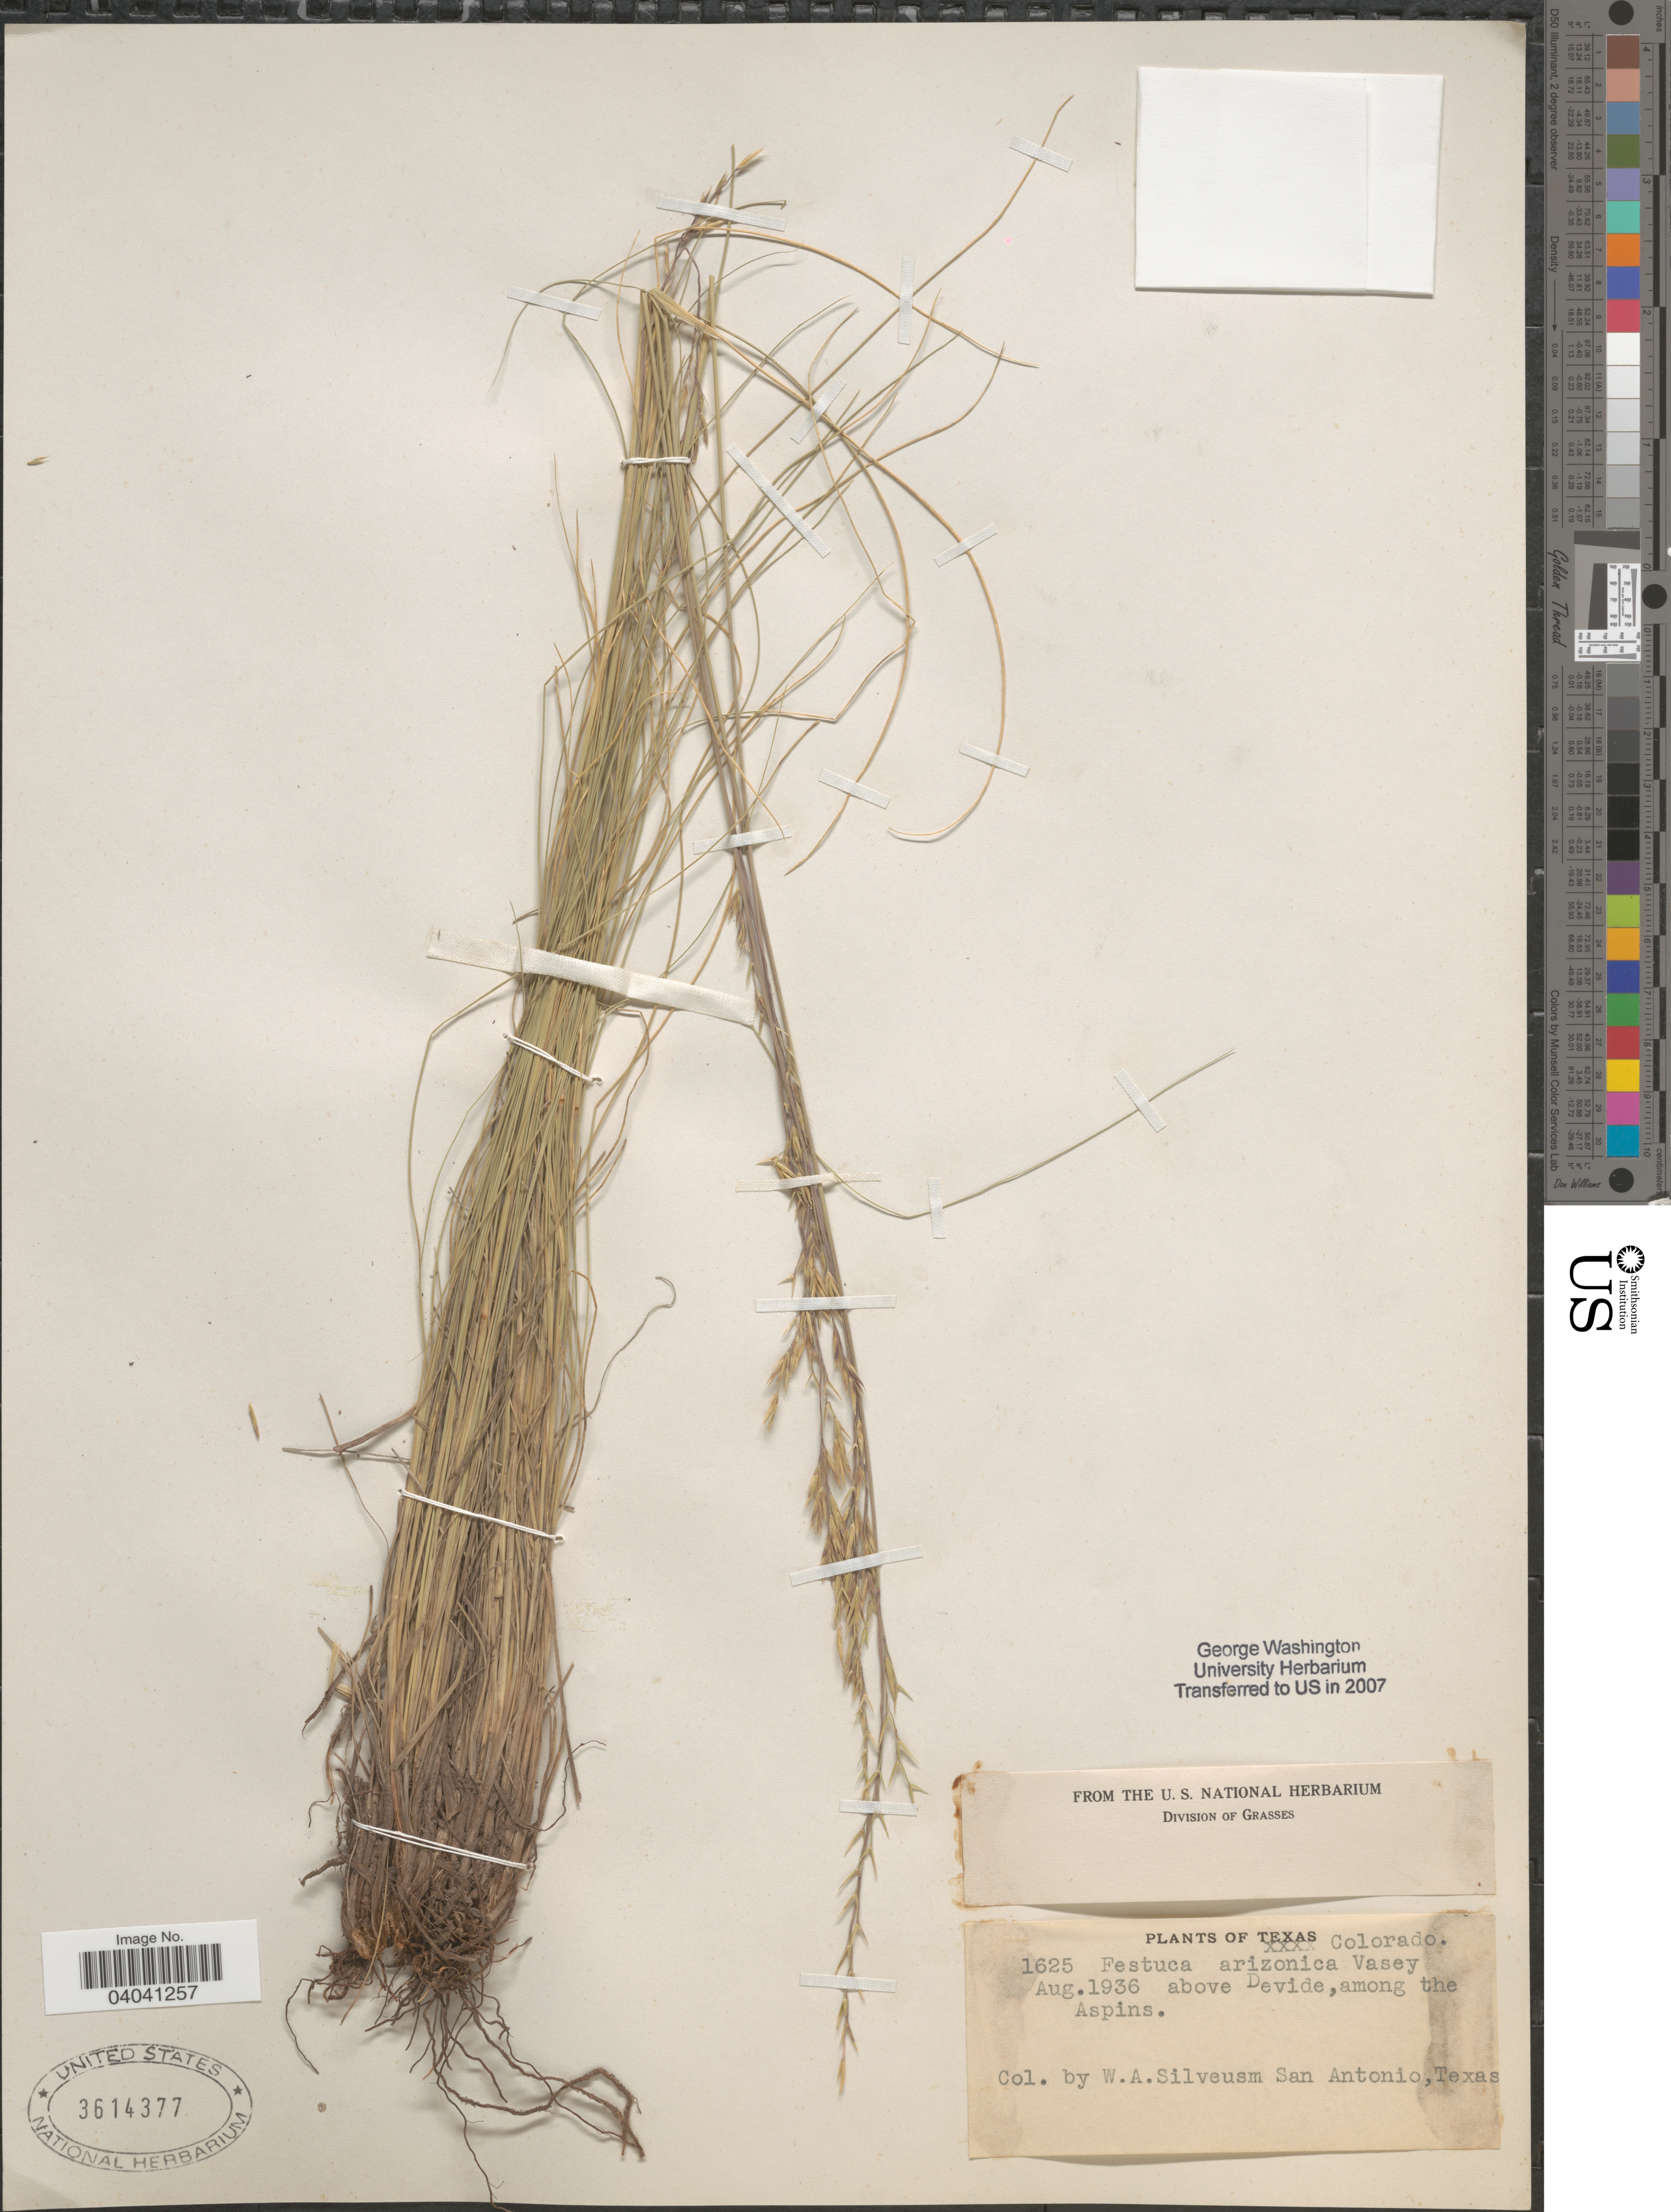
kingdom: Plantae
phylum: Tracheophyta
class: Liliopsida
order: Poales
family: Poaceae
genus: Festuca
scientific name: Festuca arizonica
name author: Vasey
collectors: W. Silveus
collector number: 1625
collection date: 1936-08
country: United States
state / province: Colorado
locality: Above Devide.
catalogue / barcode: US 3614377